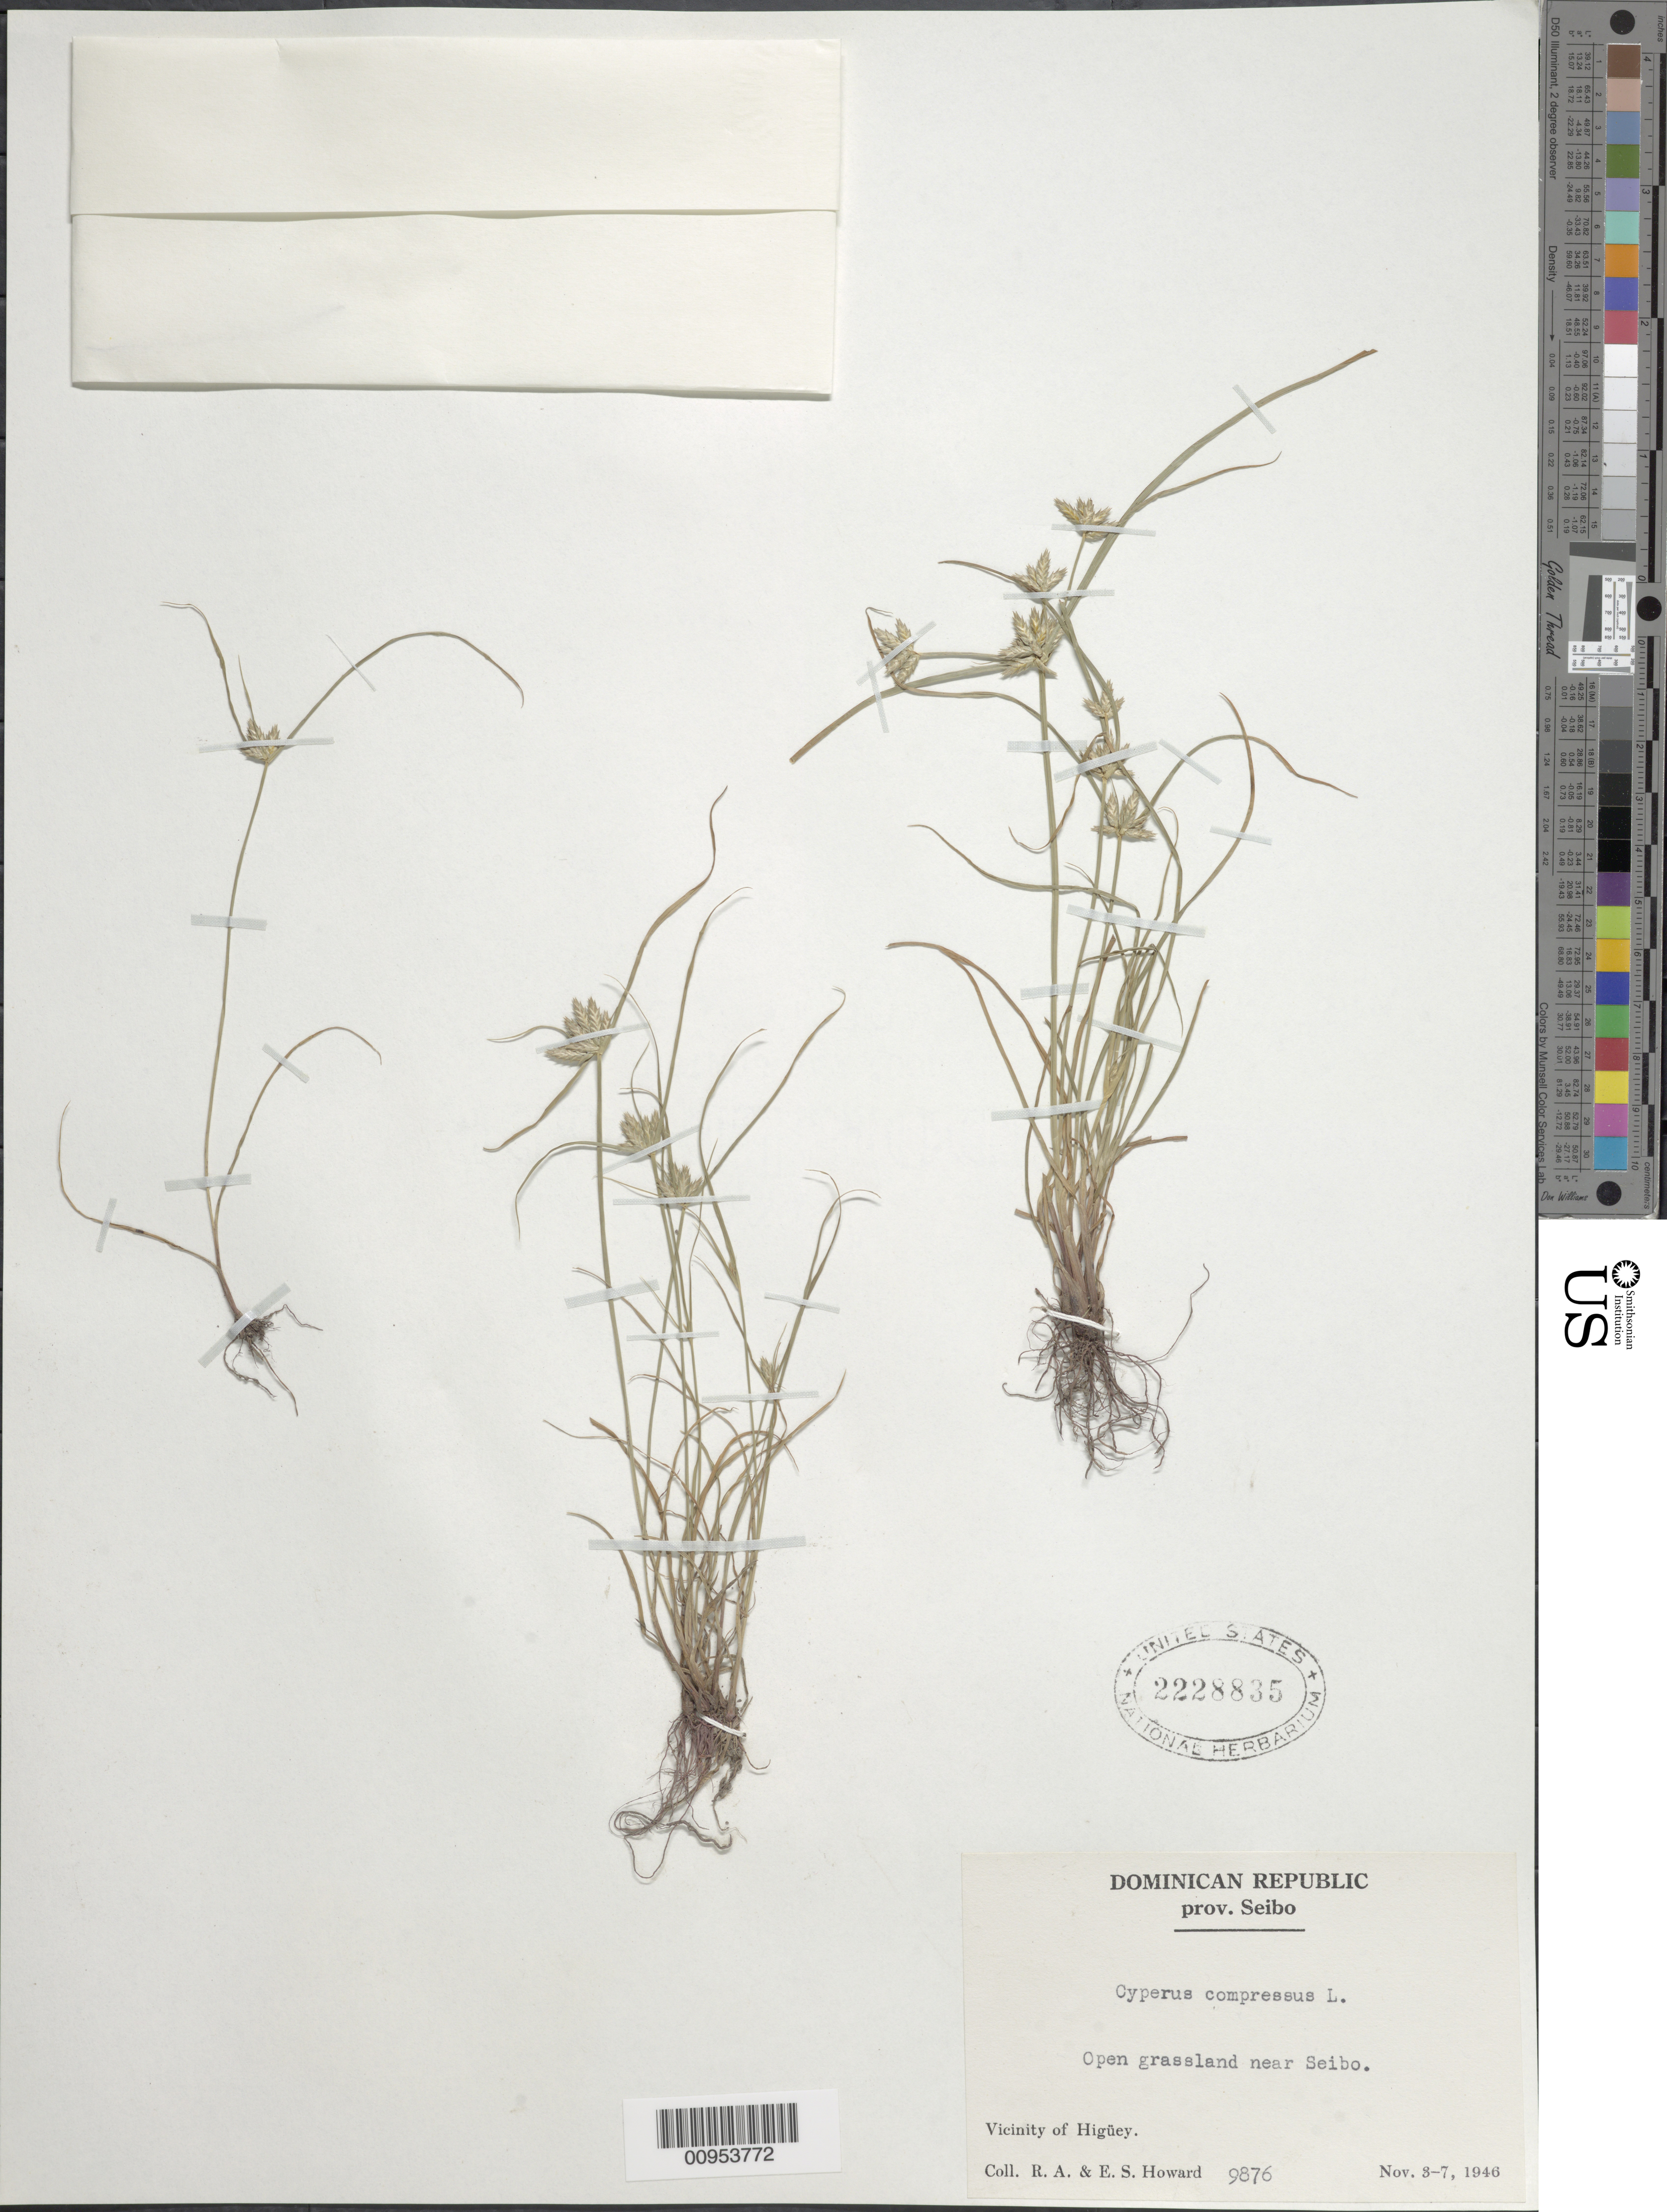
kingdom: Plantae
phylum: Tracheophyta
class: Liliopsida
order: Poales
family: Cyperaceae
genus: Cyperus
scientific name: Cyperus compressus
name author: L.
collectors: R. A. Howard & E. S. Howard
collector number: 9876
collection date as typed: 03 Nov 1946 to 07 Nov 1946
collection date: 1946-11-03/1946-11-07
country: Dominican Republic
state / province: El Seibo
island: Hispaniola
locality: Vicinity of Higüey, open grassland near Seibo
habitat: Open grassland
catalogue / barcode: US 2228835